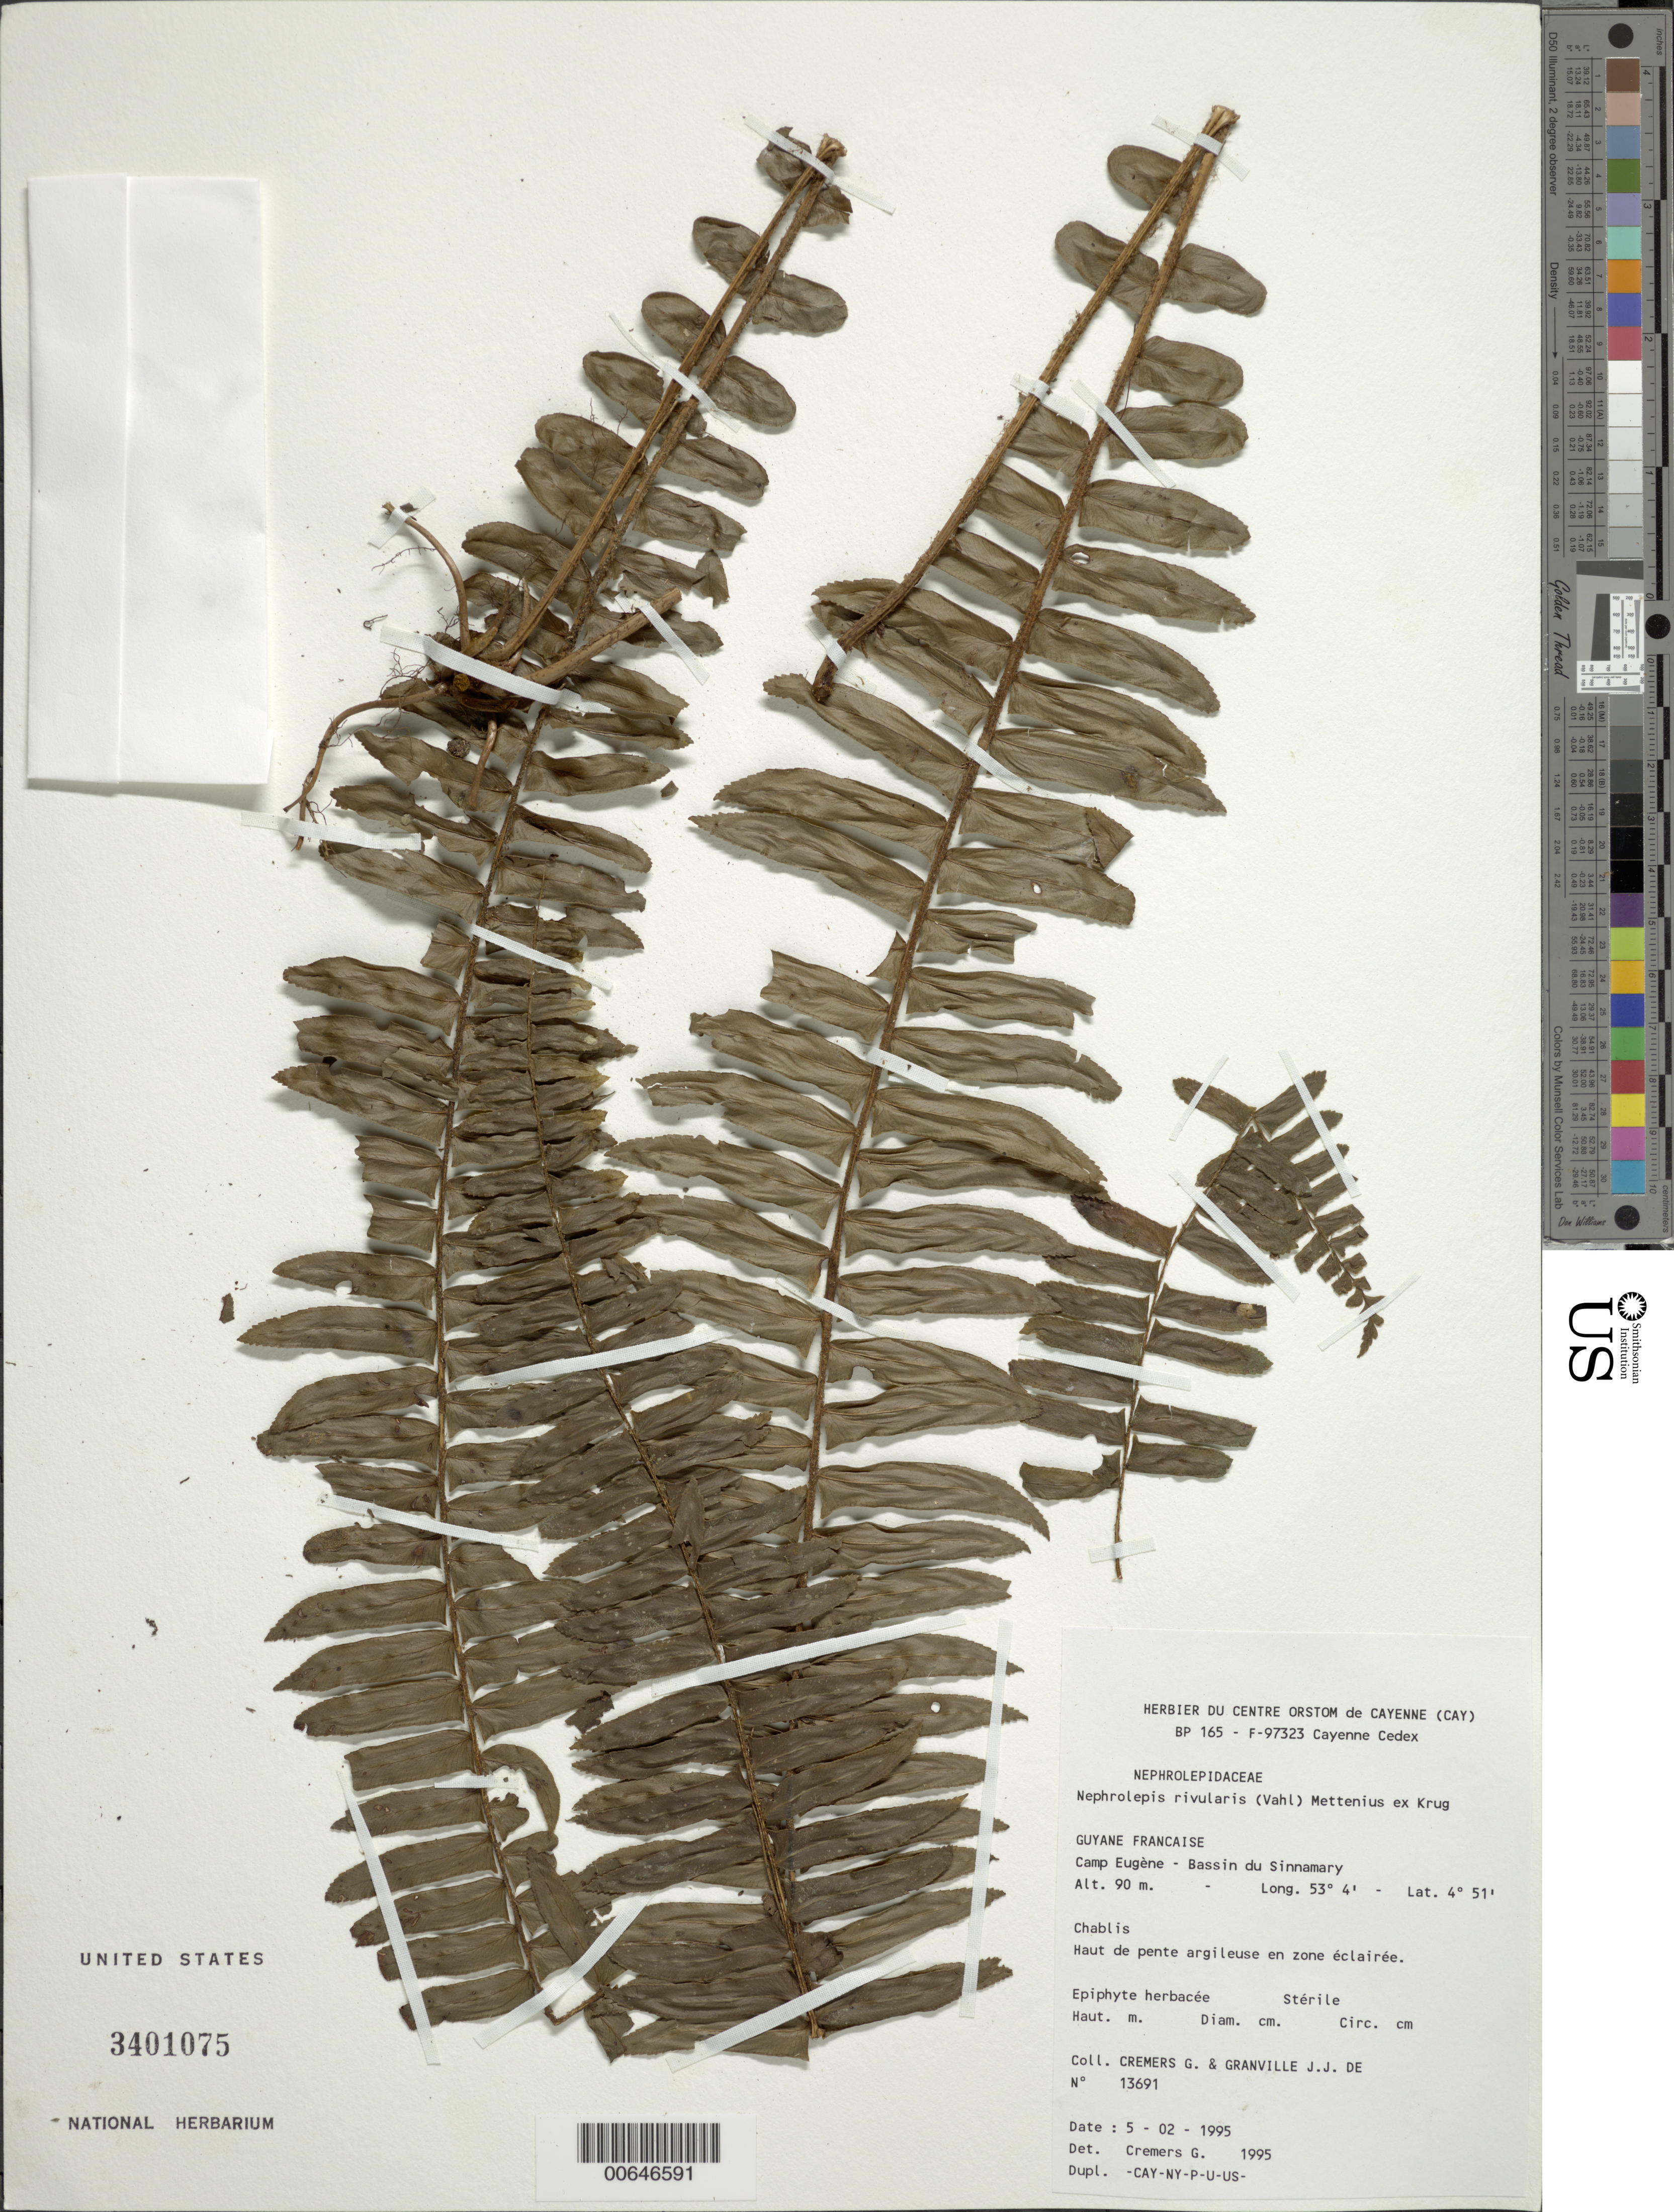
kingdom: Plantae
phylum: Tracheophyta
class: Polypodiopsida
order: Polypodiales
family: Nephrolepidaceae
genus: Nephrolepis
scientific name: Nephrolepis rivularis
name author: (Vahl) Mett. ex Krug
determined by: Cremers, Georges A.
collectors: G. Cremers & J.-J. de Granville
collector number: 13691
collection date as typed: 5-Feb-95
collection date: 1995-02-05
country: French Guiana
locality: Camp Eugène, Bassin du Sinnamary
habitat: Clayey slope, open area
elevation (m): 90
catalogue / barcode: US 3401075